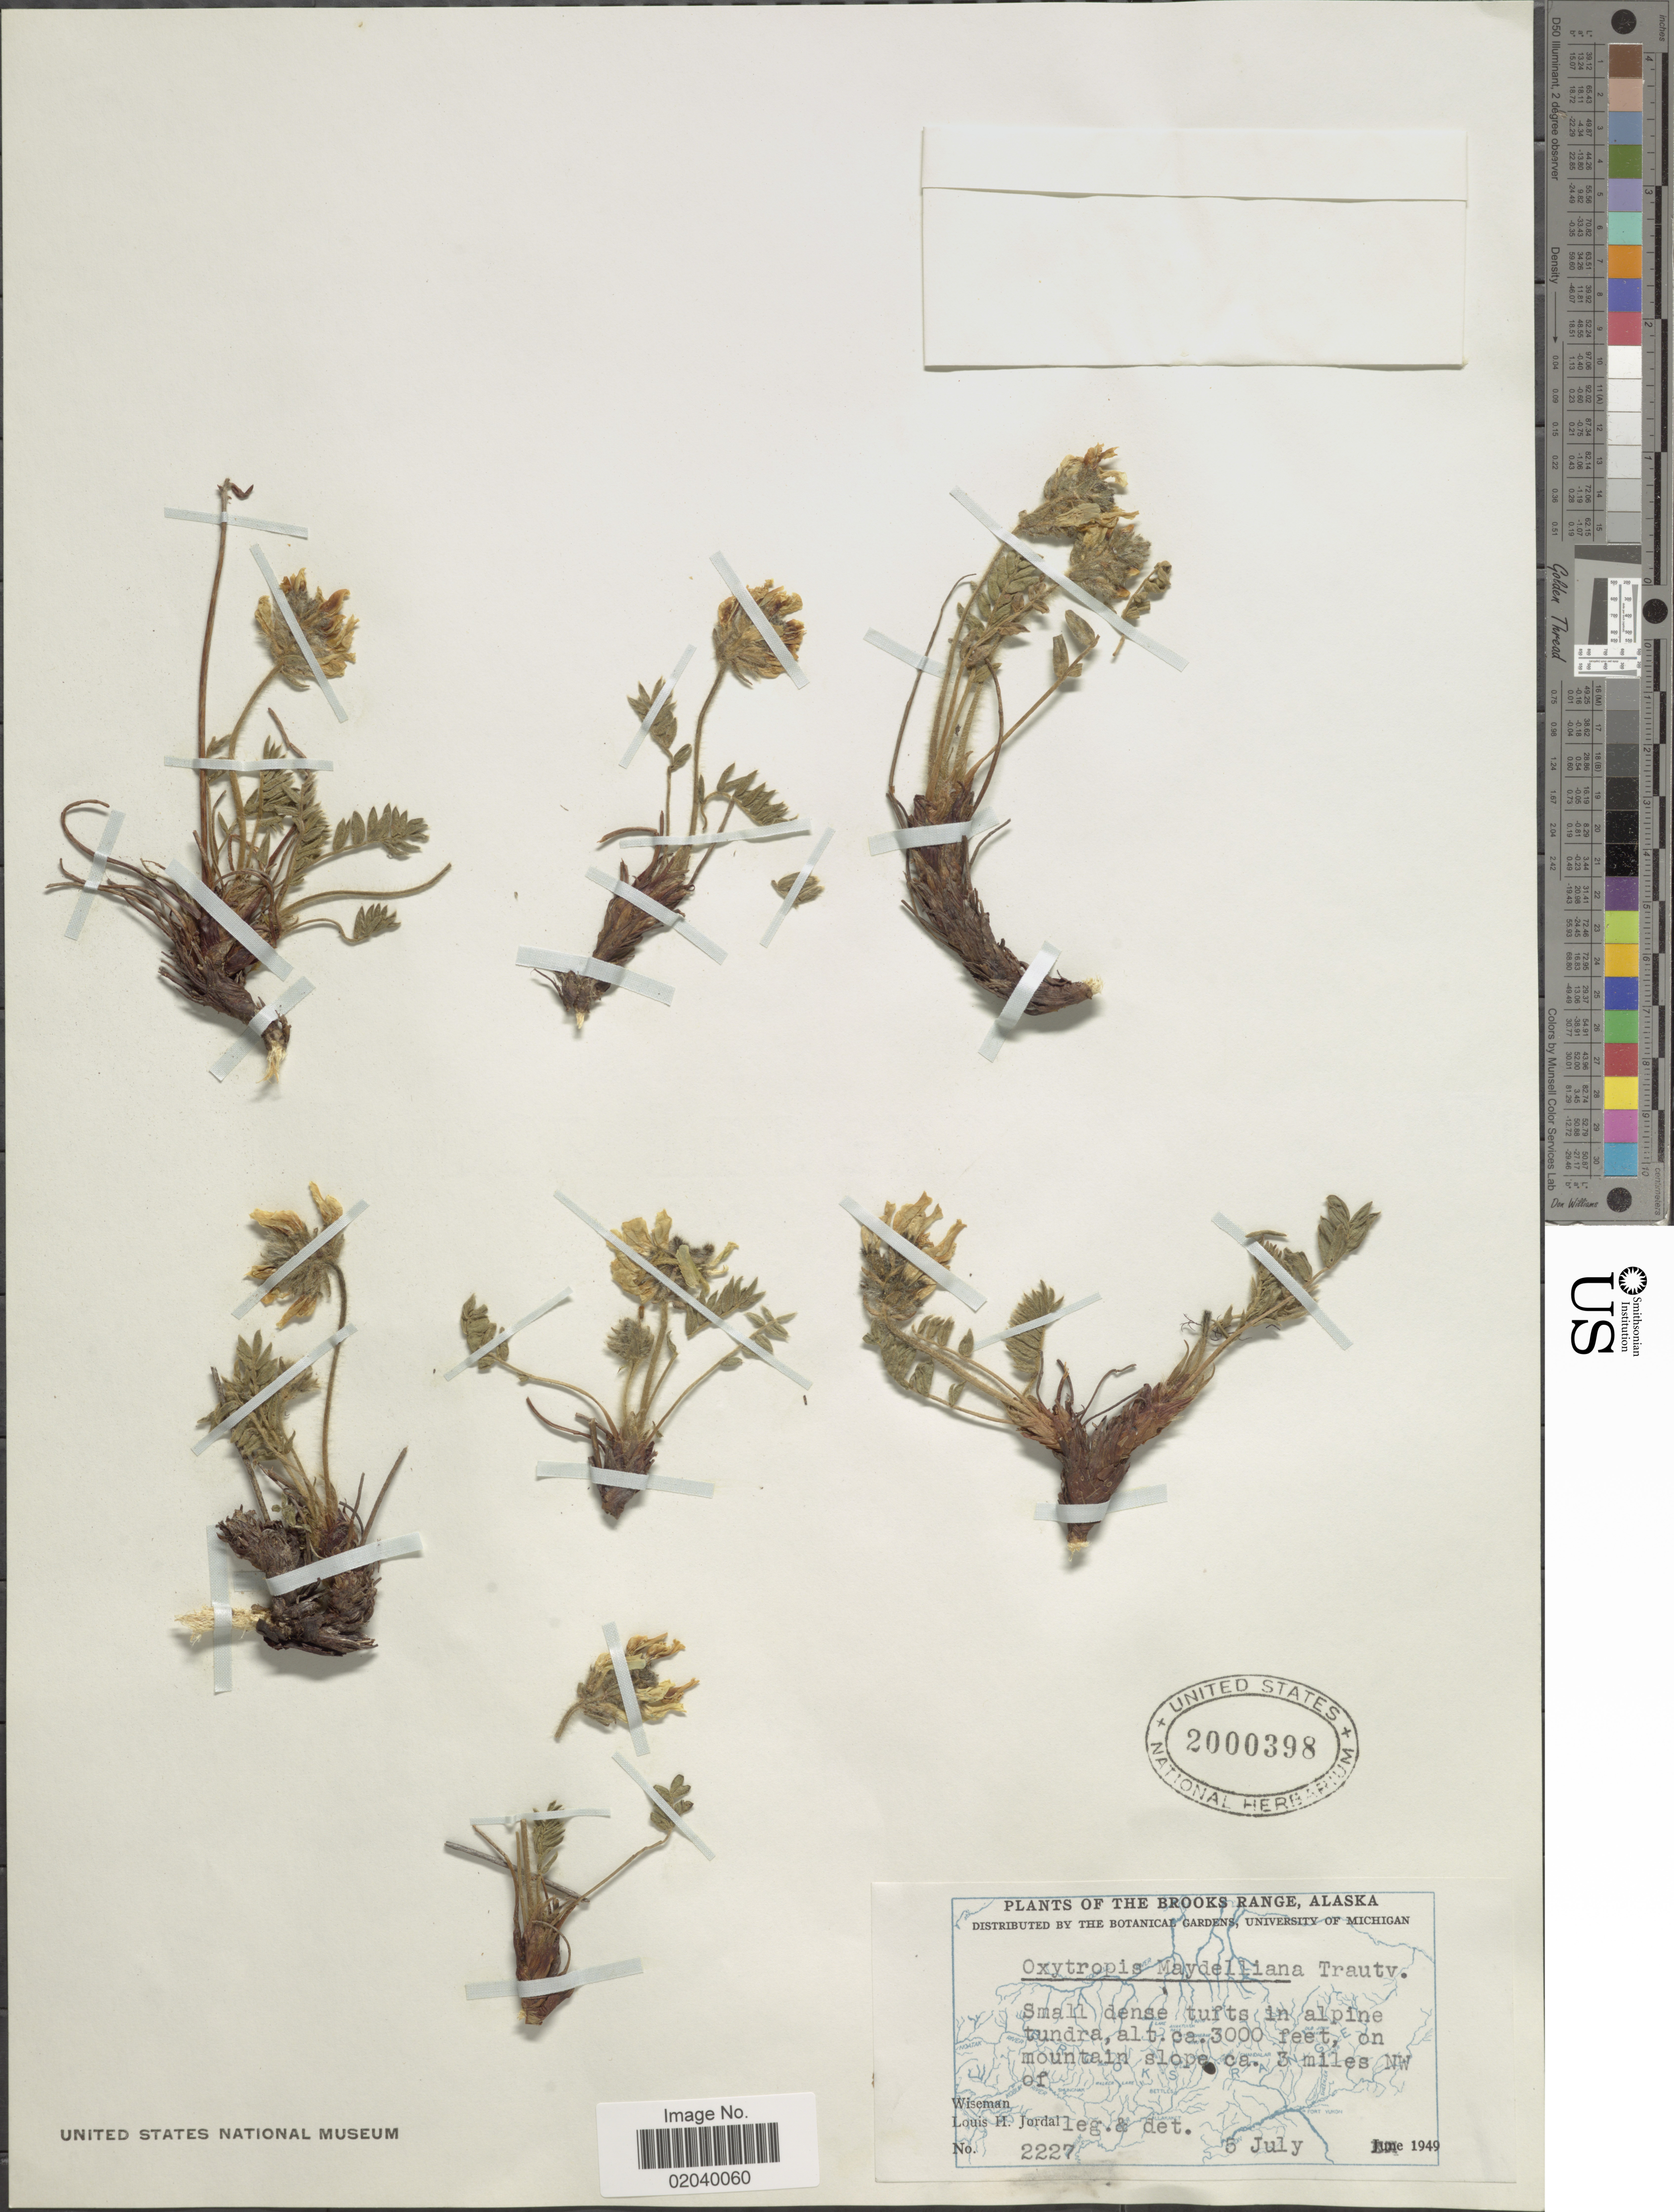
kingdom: Plantae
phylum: Tracheophyta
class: Magnoliopsida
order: Fabales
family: Fabaceae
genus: Oxytropis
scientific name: Oxytropis maydelliana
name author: Trautv.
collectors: L. Jordal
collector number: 2227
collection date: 1949-07-05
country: United States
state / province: Alaska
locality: The Brooks Range, on mountain slope ca. 3 miles NW of Wiseman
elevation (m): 914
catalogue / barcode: US 2000398